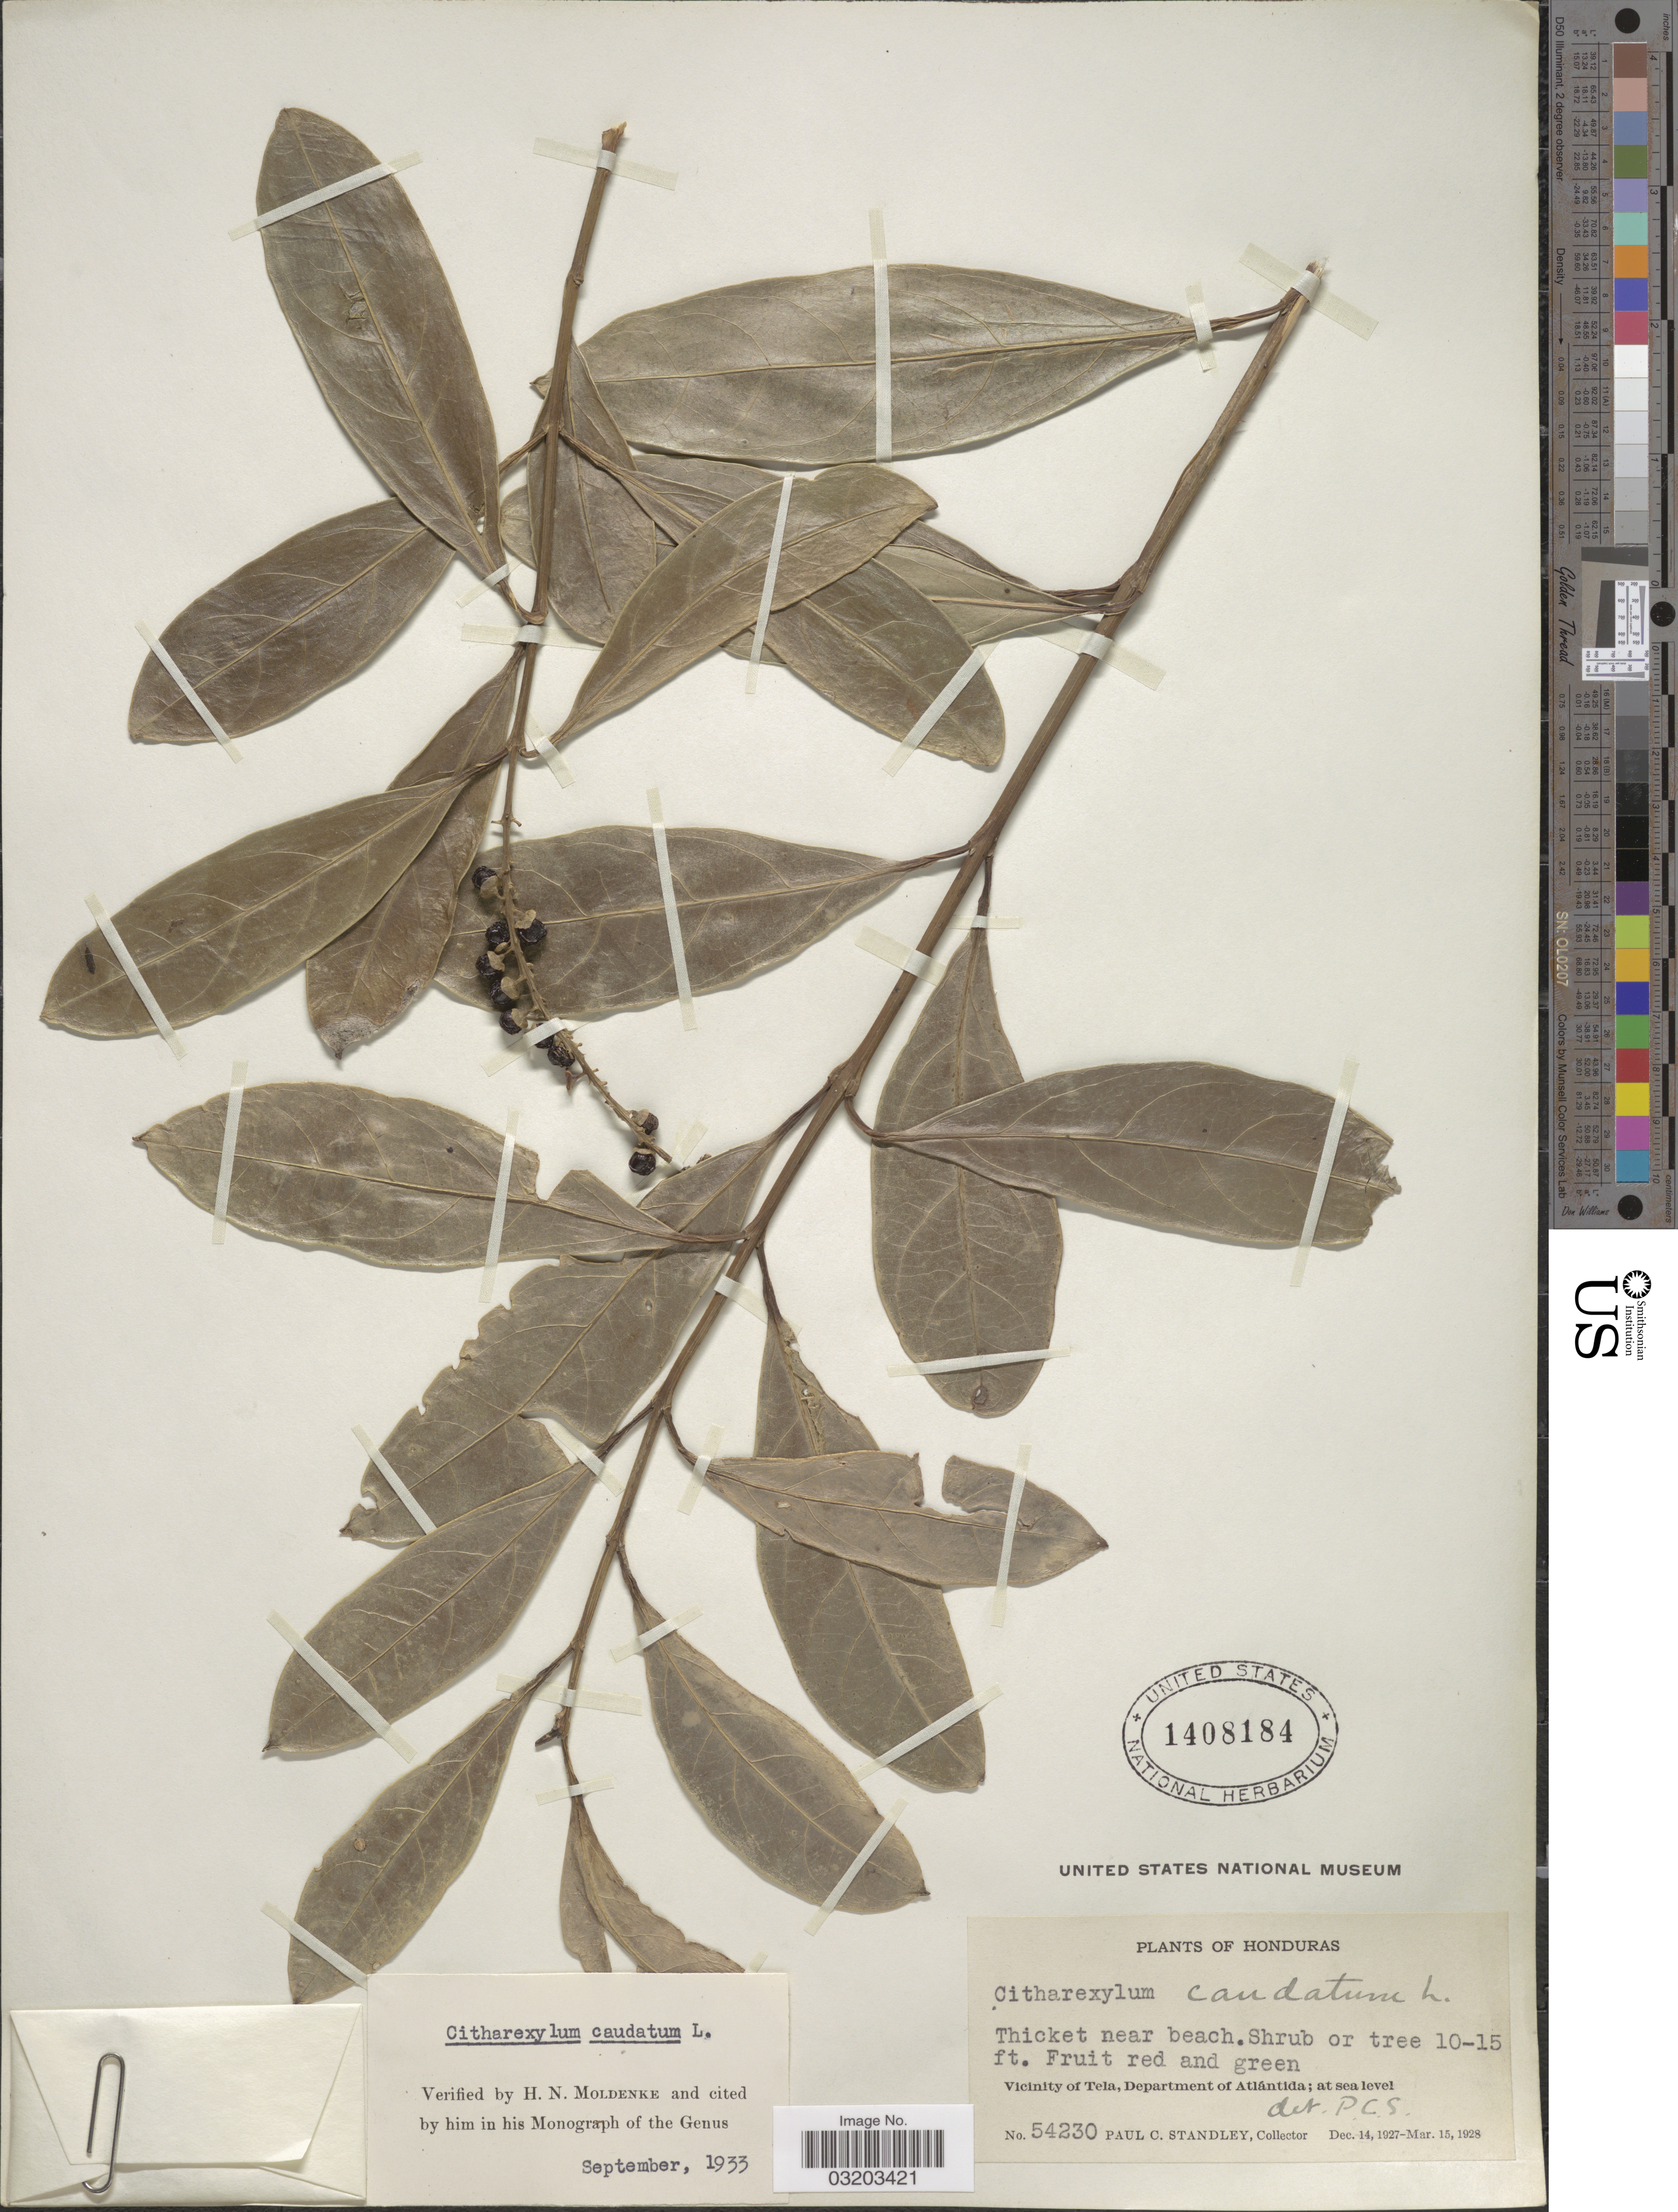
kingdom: Plantae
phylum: Tracheophyta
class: Magnoliopsida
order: Lamiales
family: Verbenaceae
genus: Citharexylum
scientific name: Citharexylum caudatum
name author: L.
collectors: P. C. Standley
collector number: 54230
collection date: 1927-12-14/1928-03-15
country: Honduras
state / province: Atlántida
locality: Thicket near beach. Vicinity of Tela, Department of Atlántida.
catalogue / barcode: US 1408184